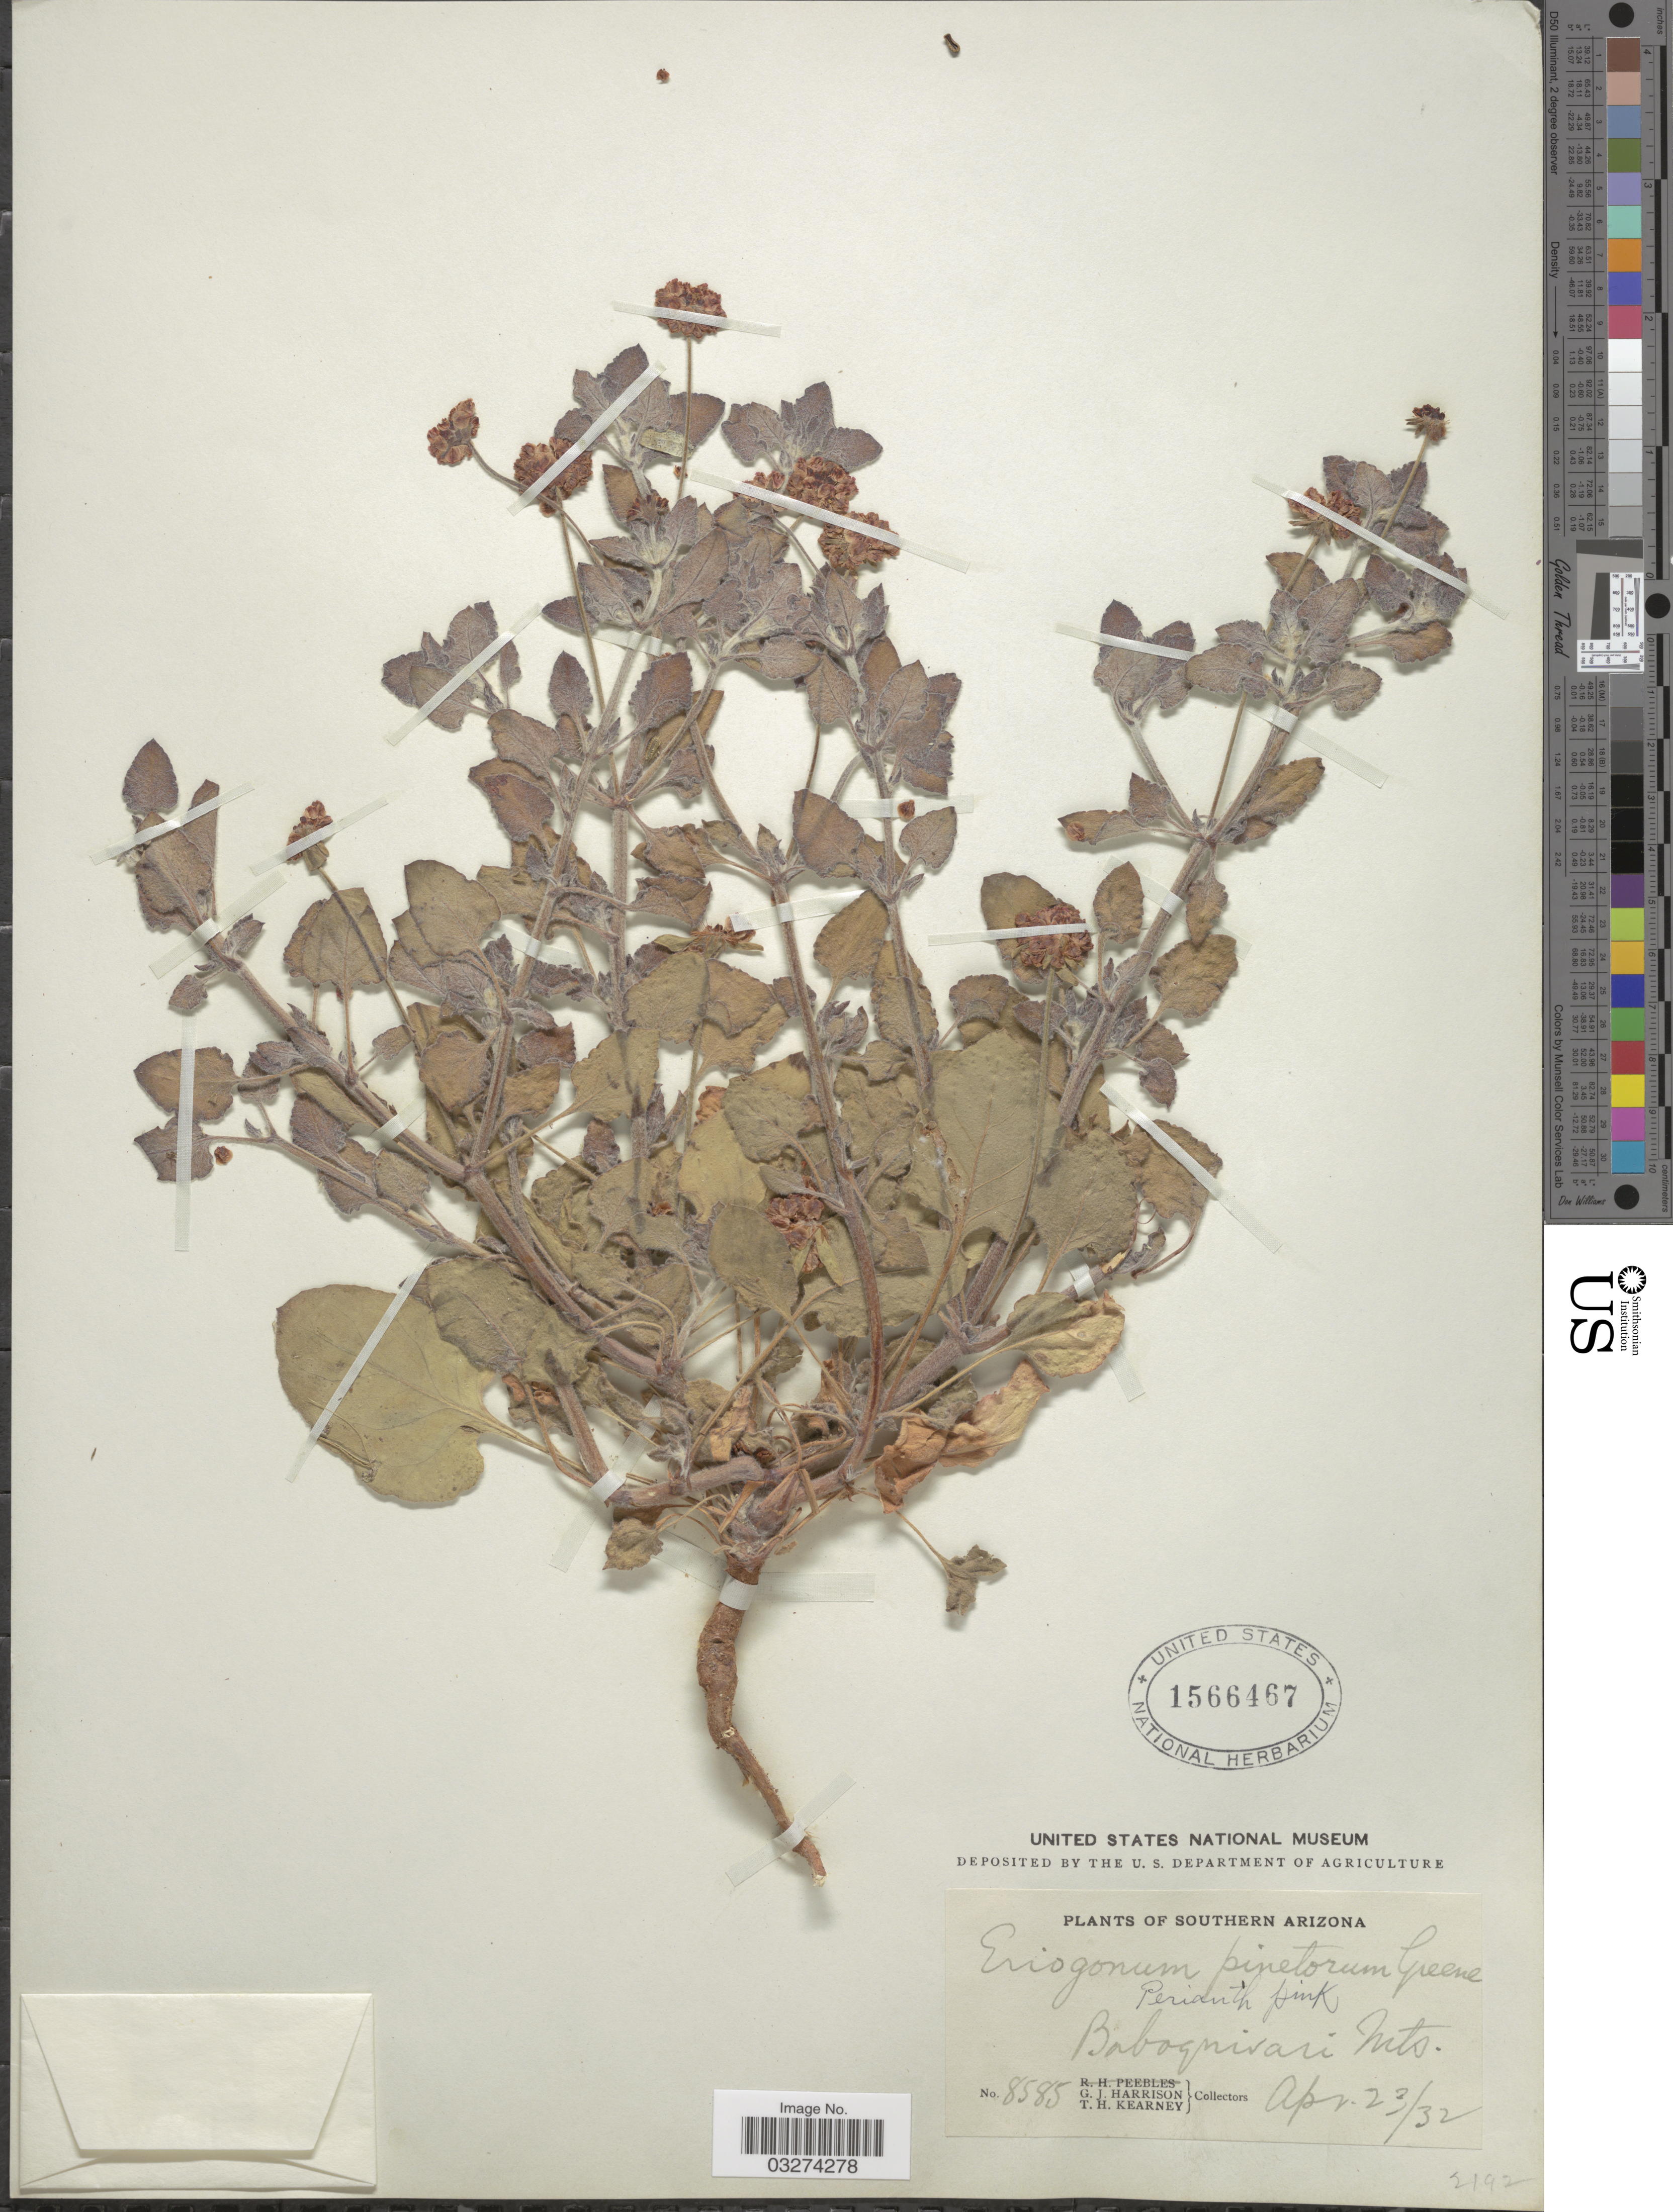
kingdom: Plantae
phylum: Tracheophyta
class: Magnoliopsida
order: Caryophyllales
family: Polygonaceae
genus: Eriogonum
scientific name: Eriogonum abertianum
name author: Torr.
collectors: G. J. Harrison & T. H. Kearney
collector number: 8585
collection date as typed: Transcribed d/m/y: 23/4/32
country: United States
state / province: Arizona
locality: Southern Arizona. Baboquivari Mts.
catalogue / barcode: US 1566467